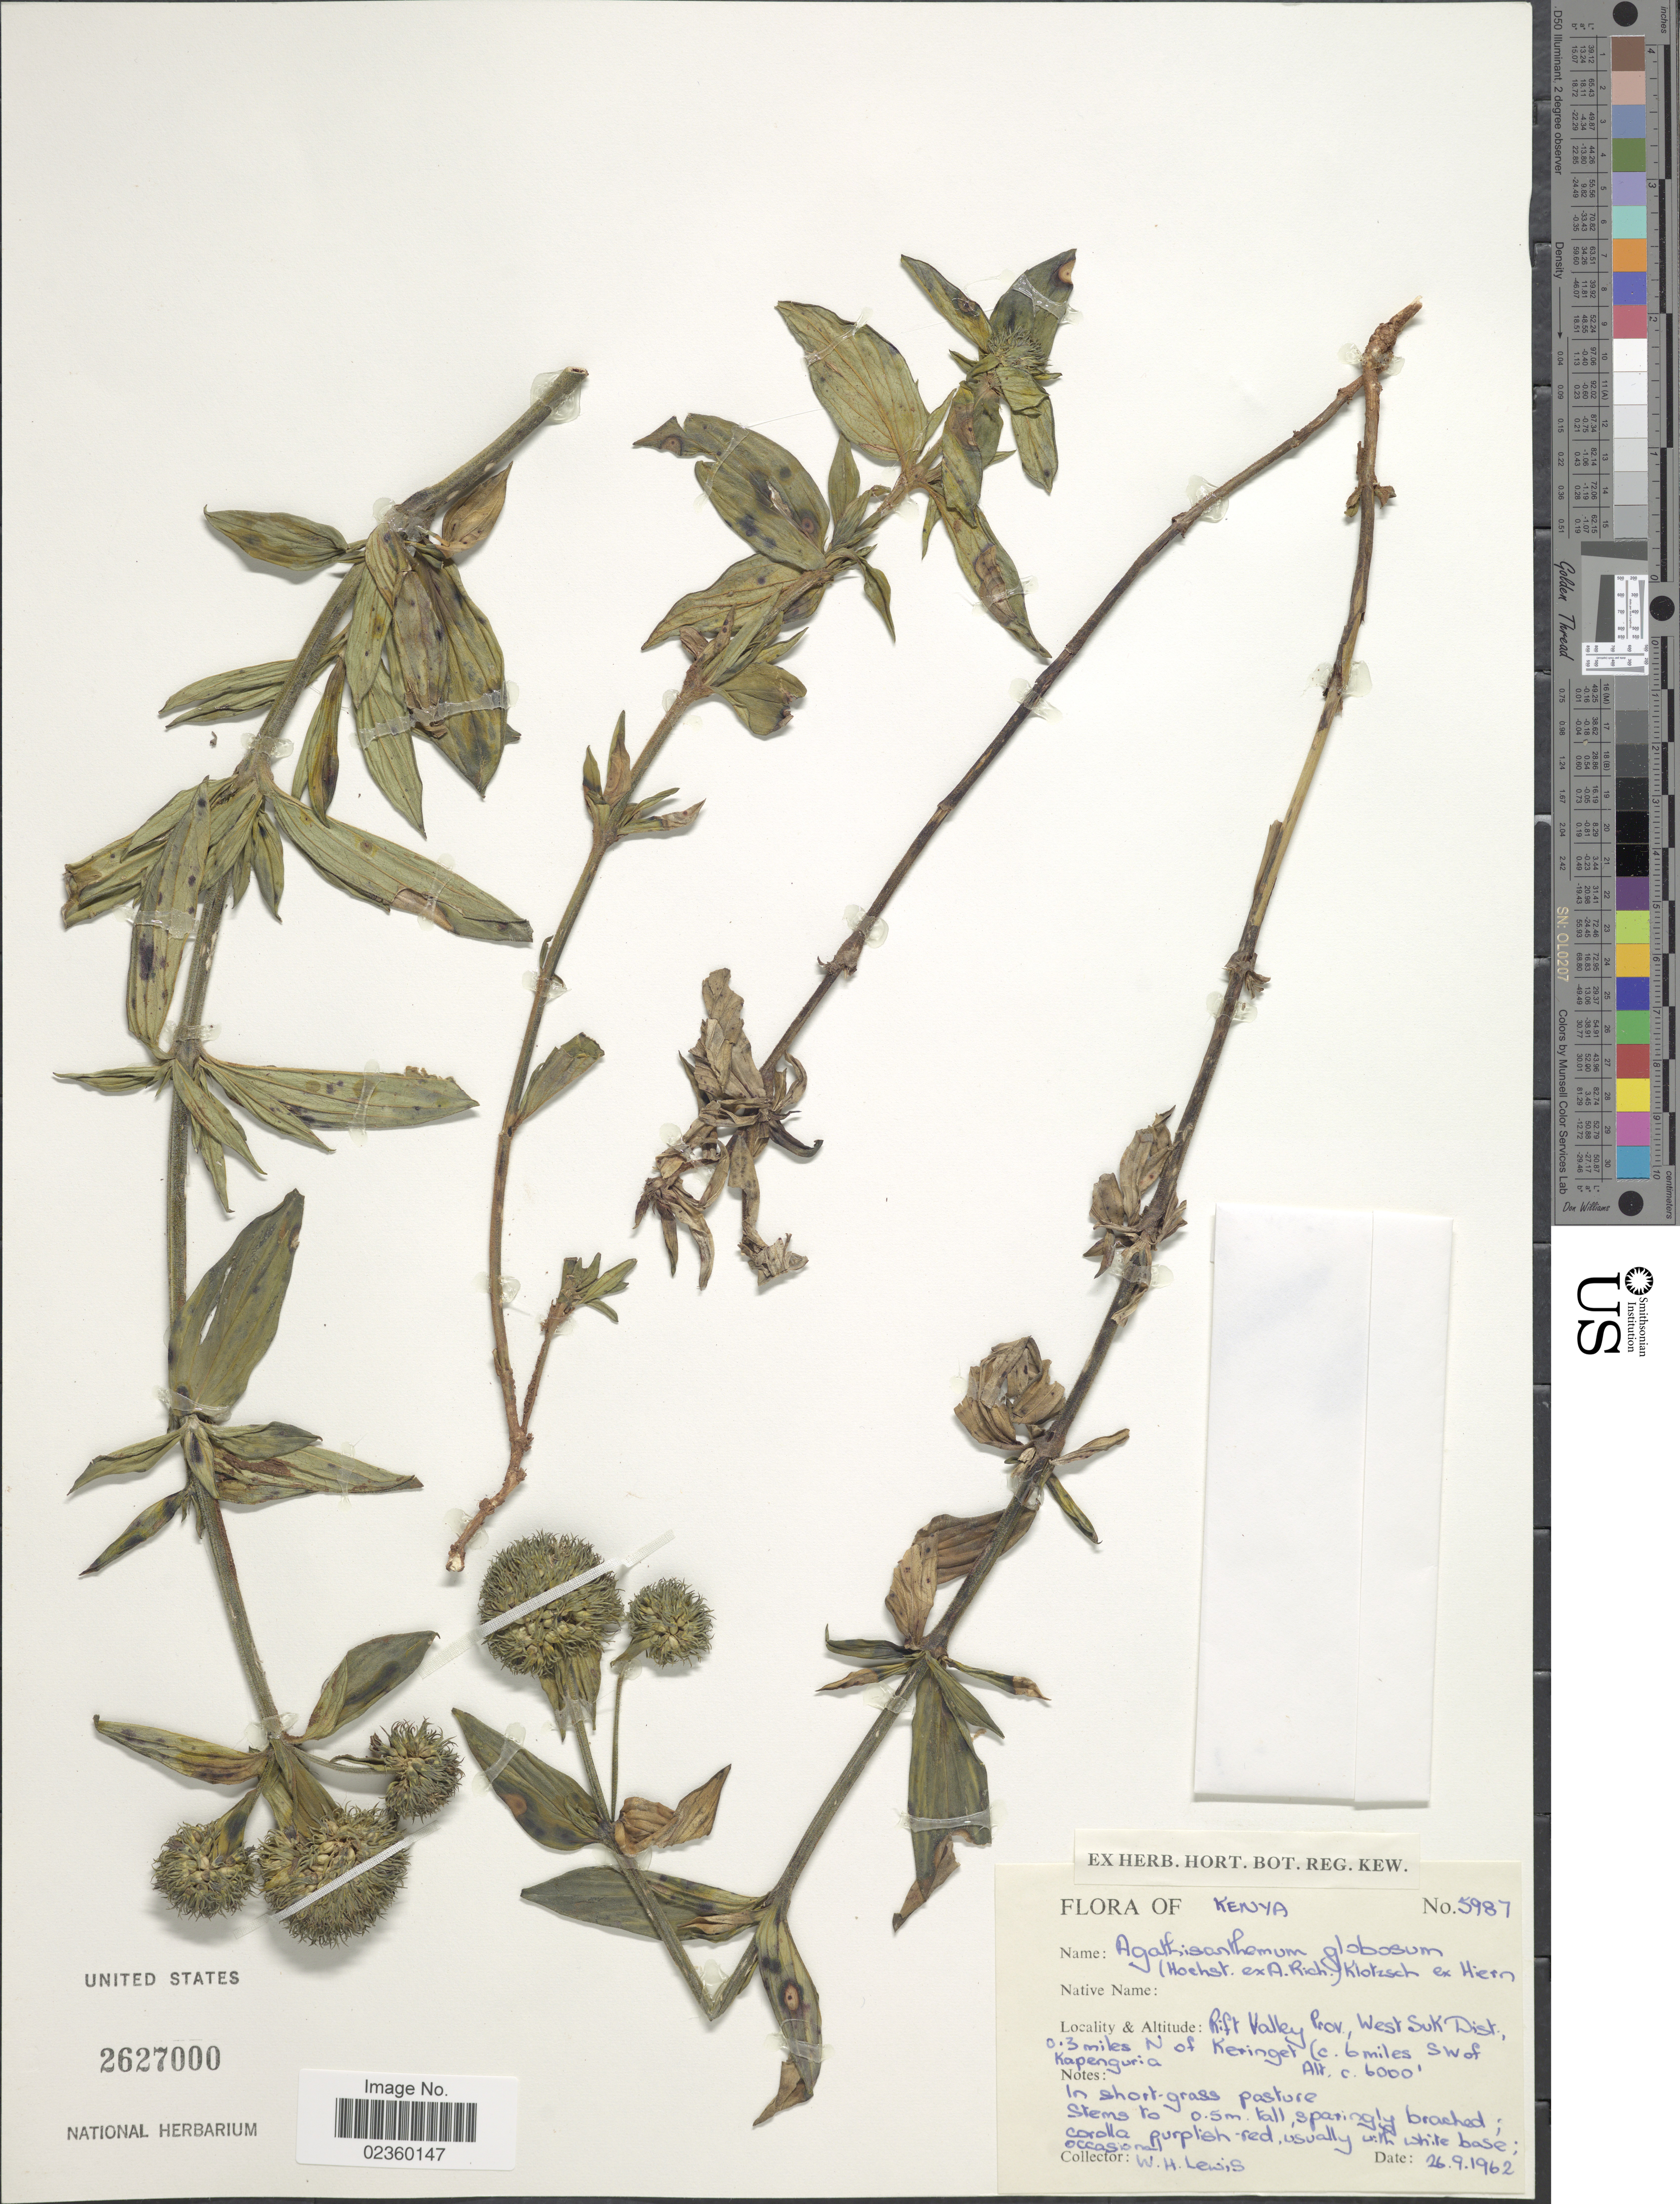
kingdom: Plantae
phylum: Tracheophyta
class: Magnoliopsida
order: Gentianales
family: Rubiaceae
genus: Agathisanthemum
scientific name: Agathisanthemum globosum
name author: (Hochst. ex A. Rich.) Klotzsch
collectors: W. H. Lewis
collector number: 5987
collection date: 1962-09-26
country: Kenya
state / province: West Pokot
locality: Rift Valley, west Suk Dist., 0.3 miles N of Keringer (c. 6 miles SW of Kapenguria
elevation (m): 1829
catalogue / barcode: US 2627000